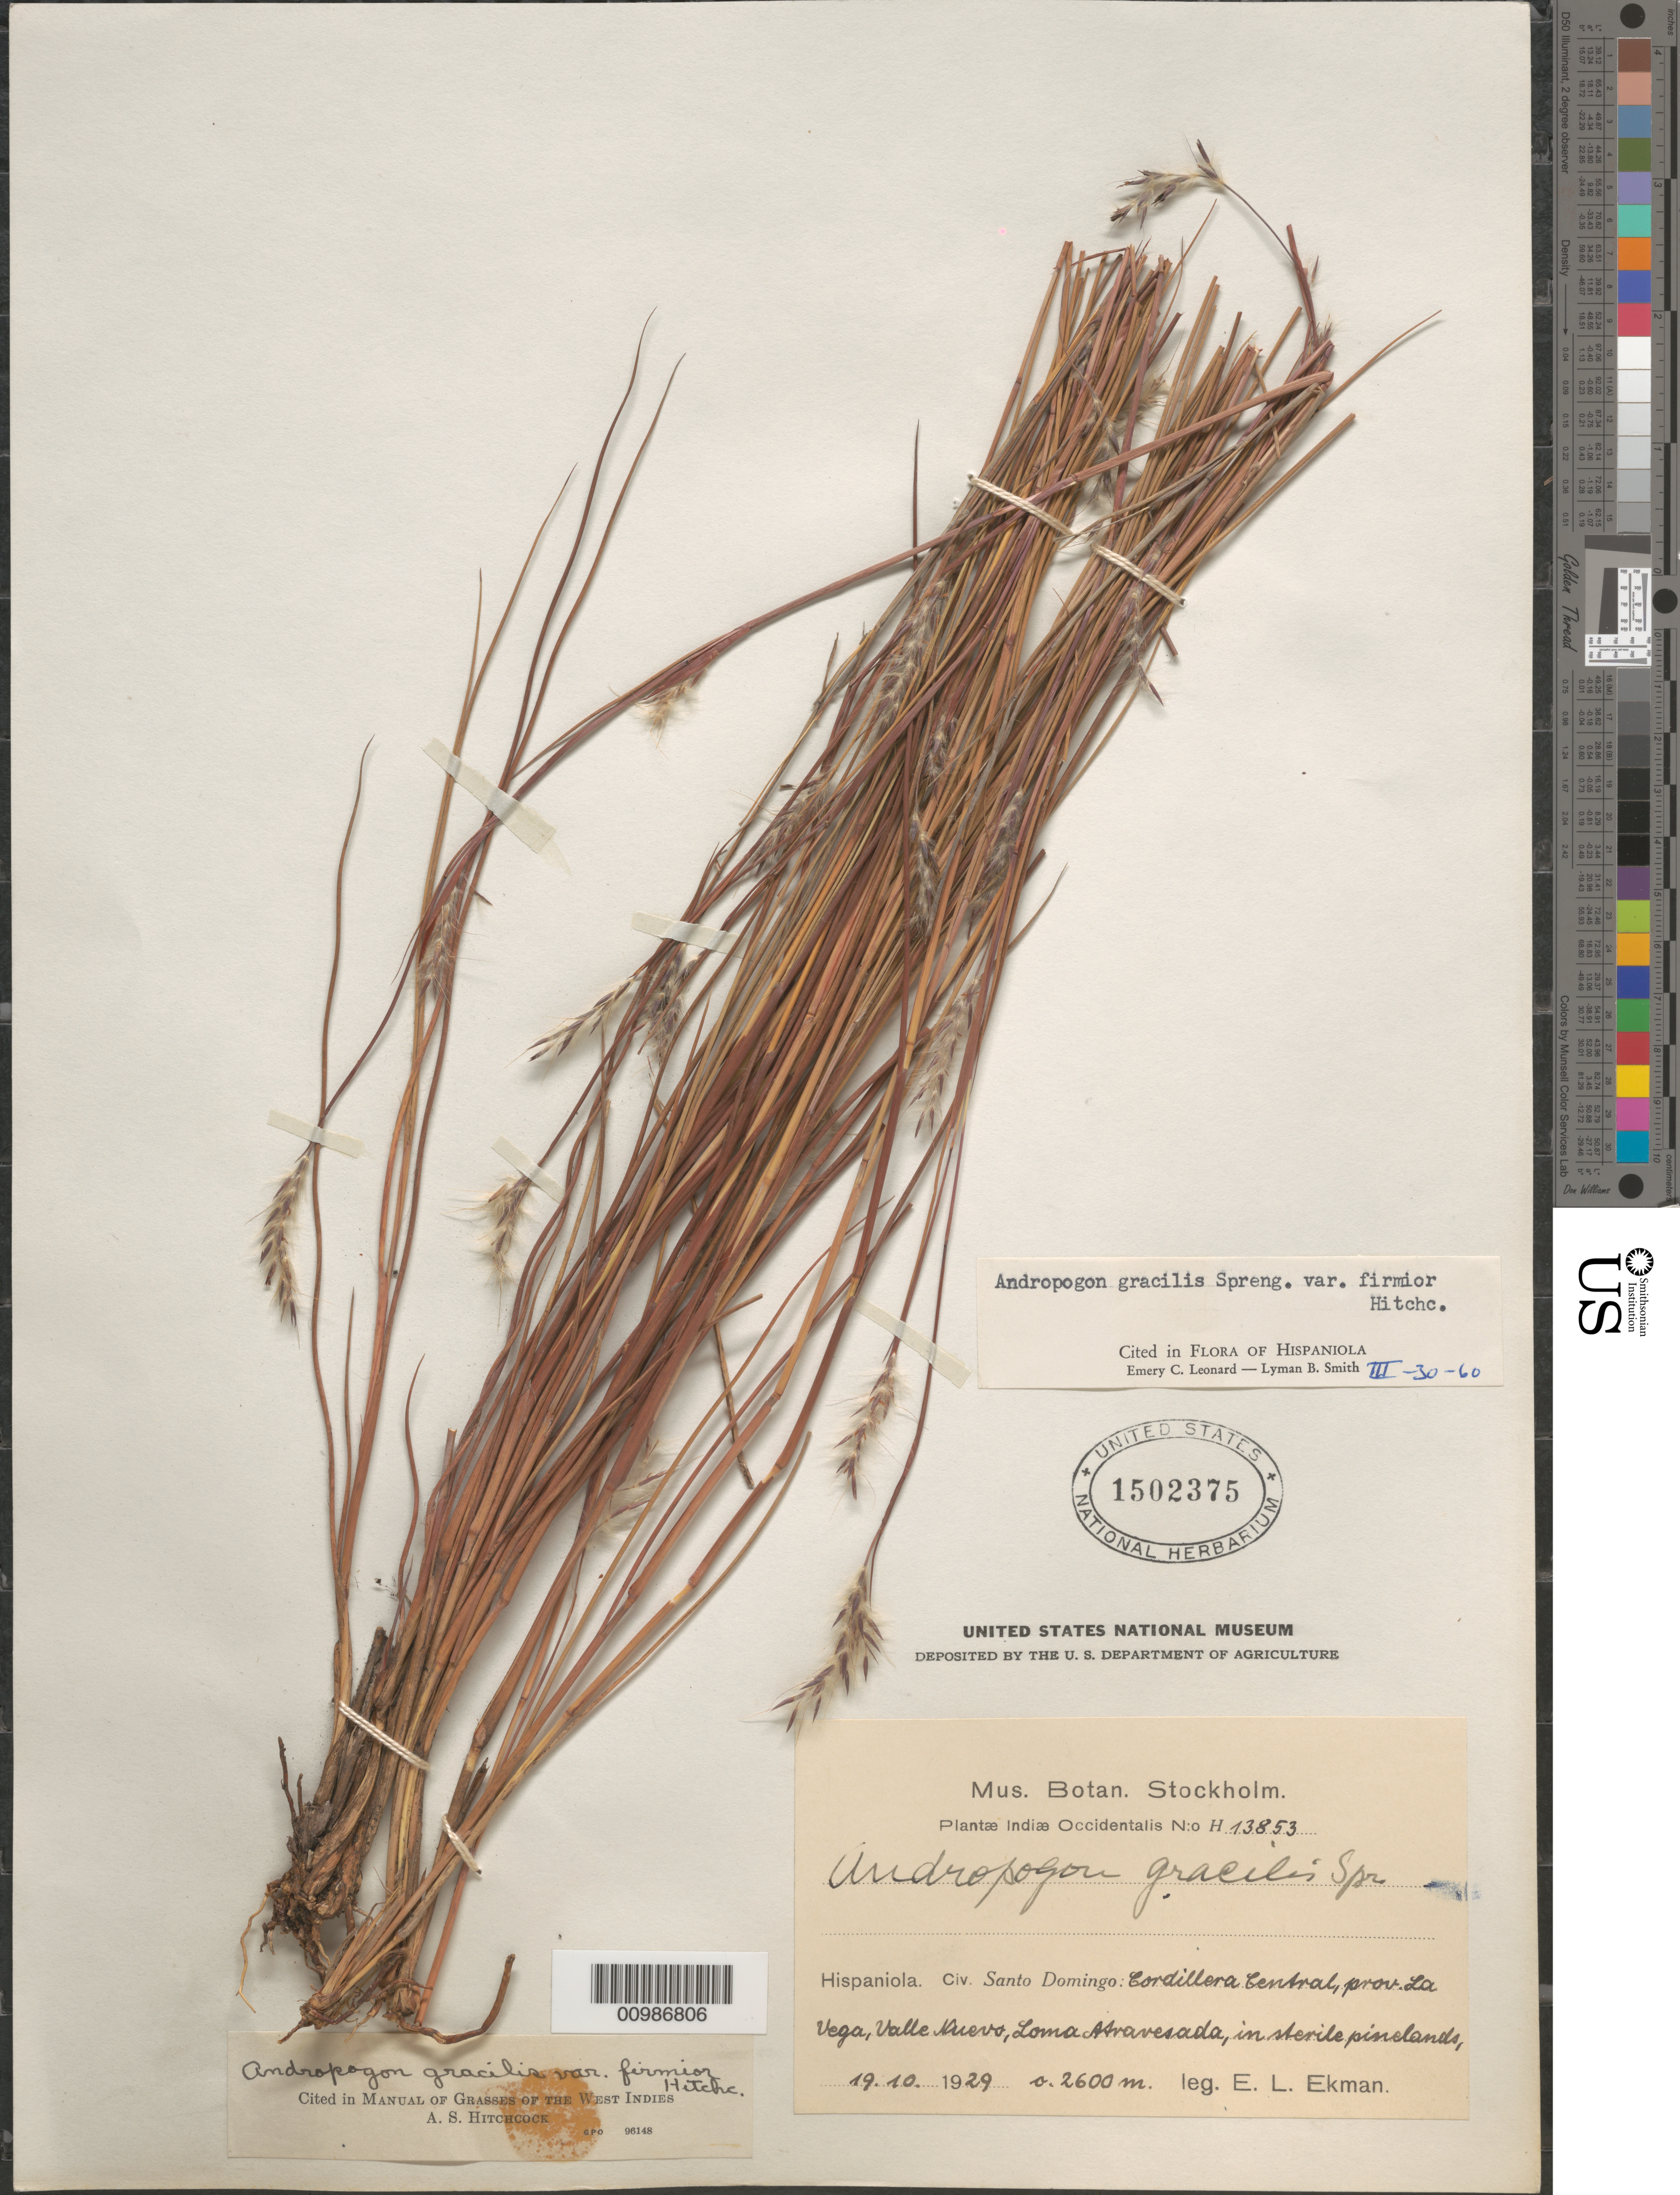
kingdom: Plantae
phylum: Tracheophyta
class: Liliopsida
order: Poales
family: Poaceae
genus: Andropogon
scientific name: Andropogon gracilis var. firmior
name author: Hitchc.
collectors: E. L. Ekman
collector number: H 13853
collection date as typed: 19 Oct 1929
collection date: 1929-10-19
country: Dominican Republic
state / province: La Vega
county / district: Santo Domingo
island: Hispaniola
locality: Cordillera Central, Valle Nuevo, Loma Atravesada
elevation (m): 2600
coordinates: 0 N, 0 E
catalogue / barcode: US 1502375